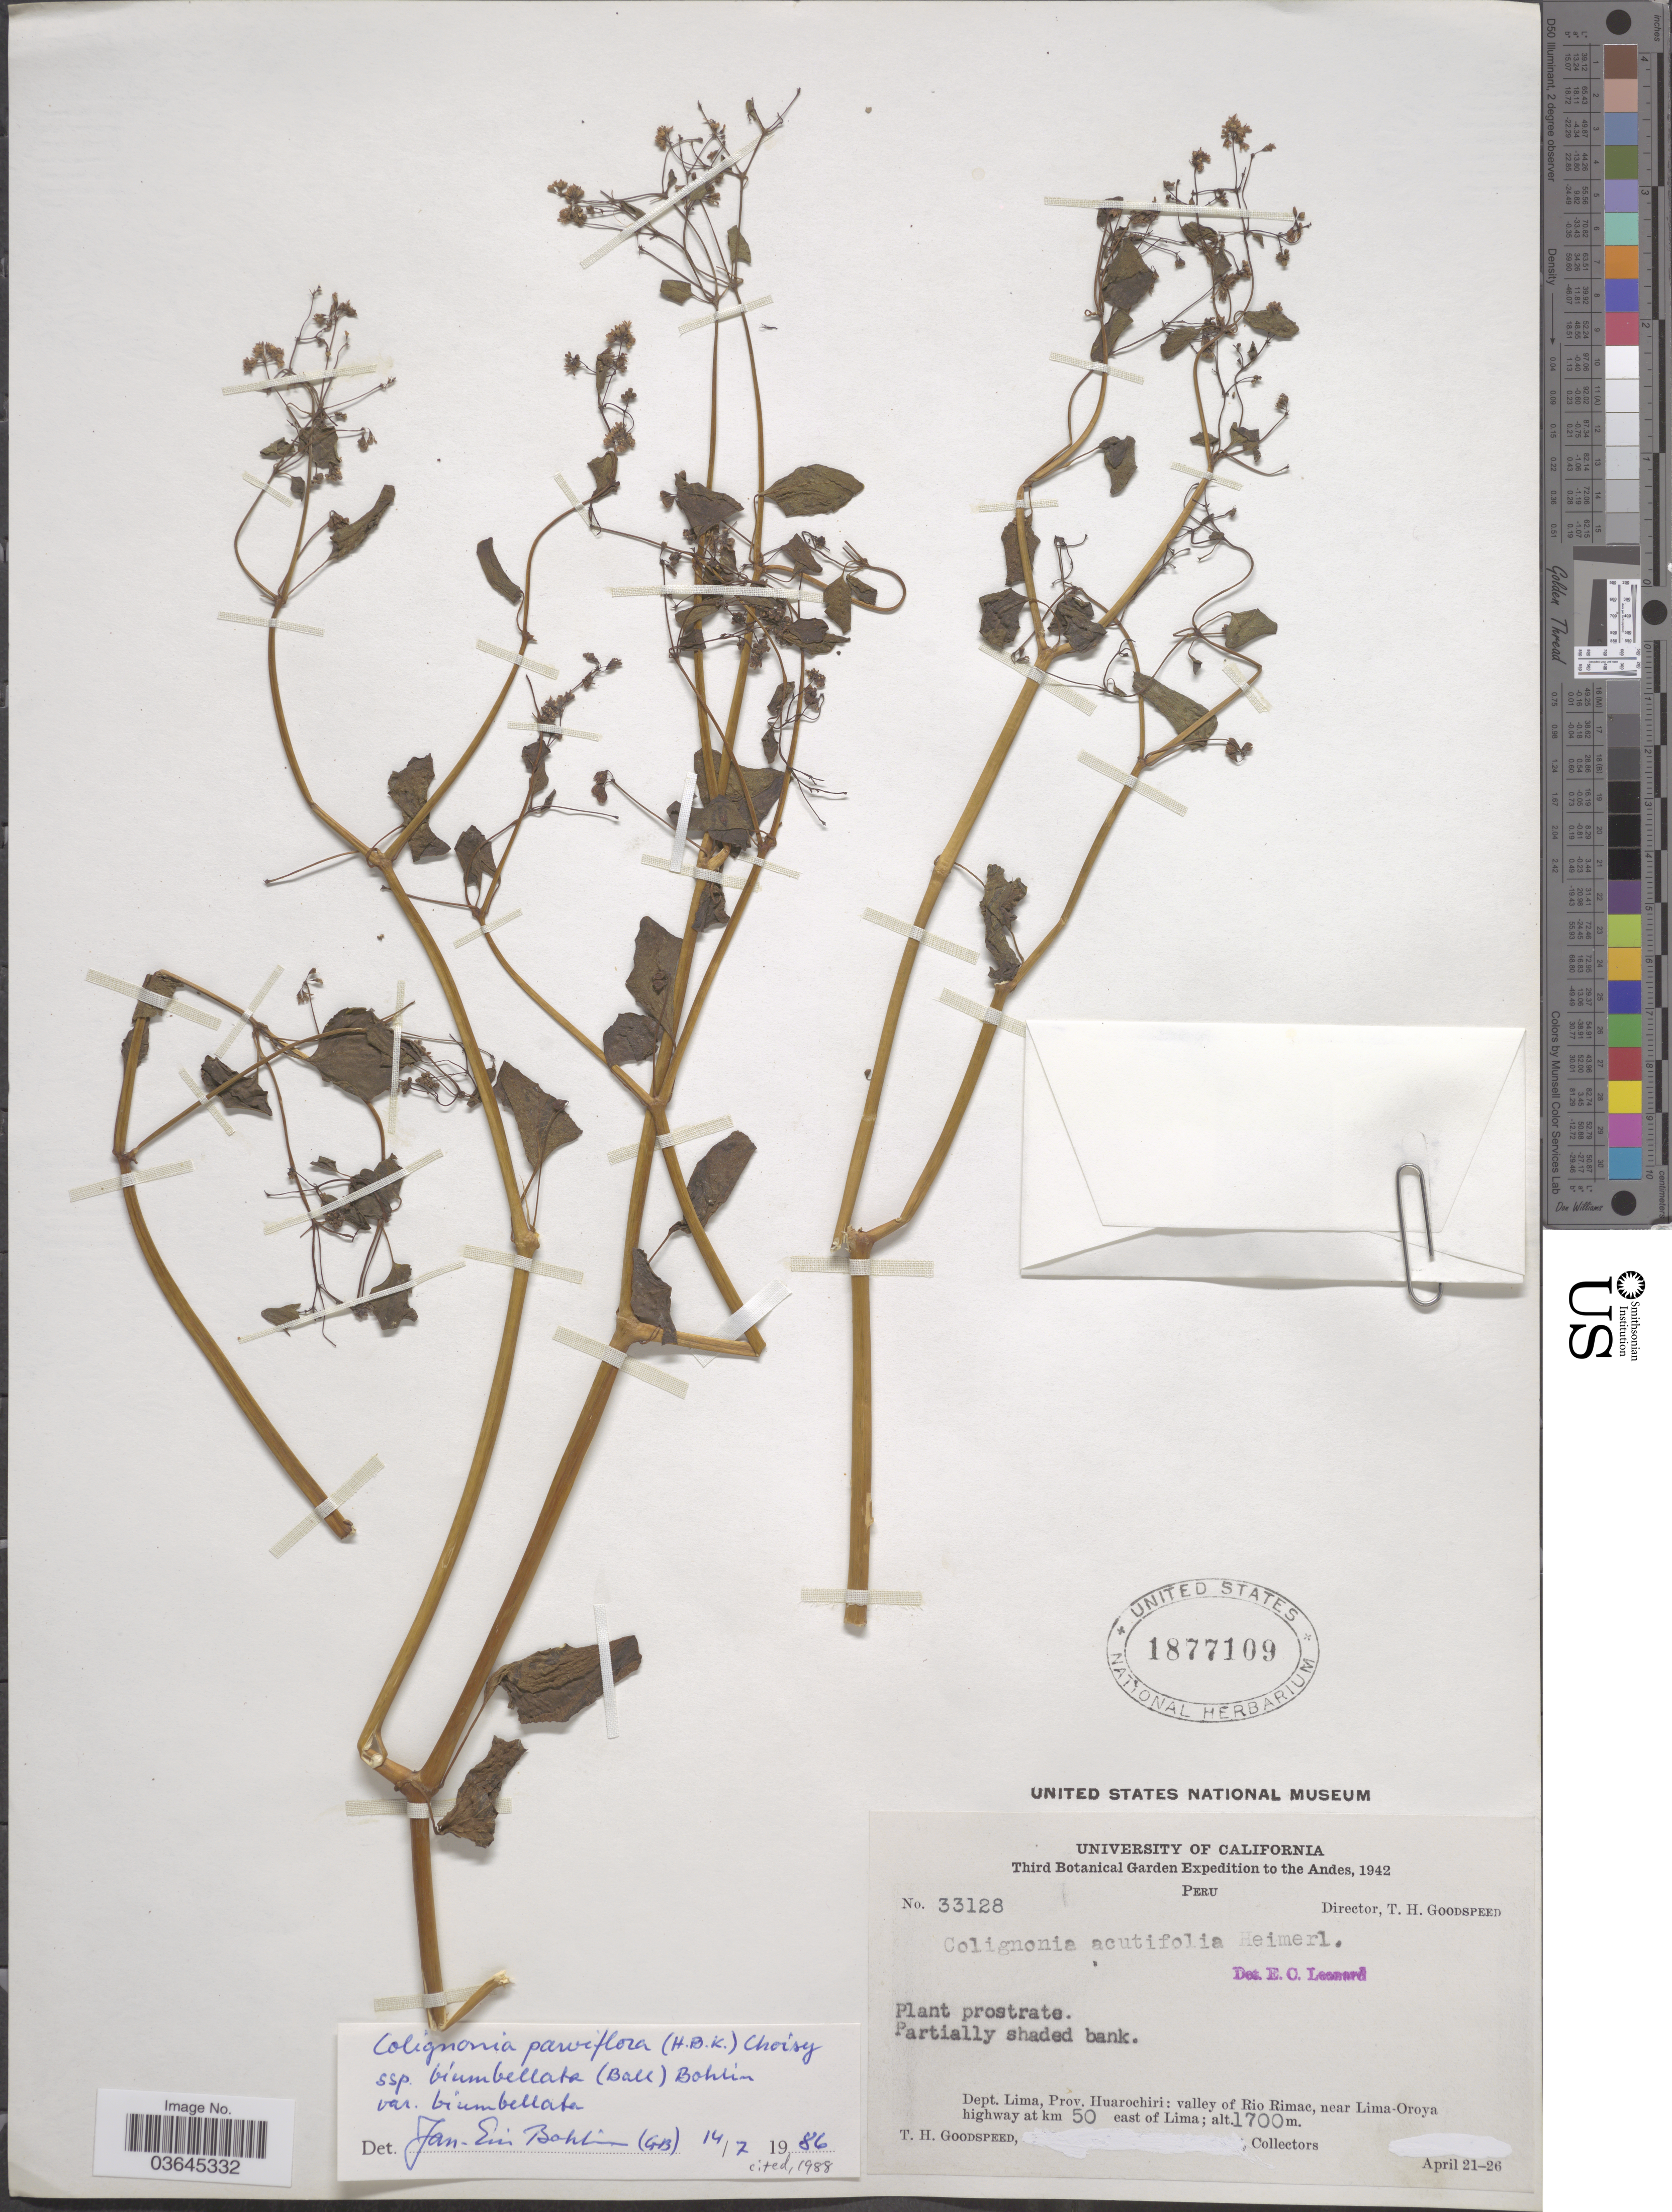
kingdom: Plantae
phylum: Tracheophyta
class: Magnoliopsida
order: Caryophyllales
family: Nyctaginaceae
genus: Colignonia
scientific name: Colignonia parviflora subsp. biumbellata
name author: (Ball) J.E. Bohlin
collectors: T. Goodspeed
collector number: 33128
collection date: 1942-04-21/1942-04-26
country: Peru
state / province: Lima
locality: Andes. Dept. Lima, Prov. Huarochiri: valley of Rio Rimac, near Lima-Oroya highway at km 50 east of Lima.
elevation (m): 1700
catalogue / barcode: US 1877109